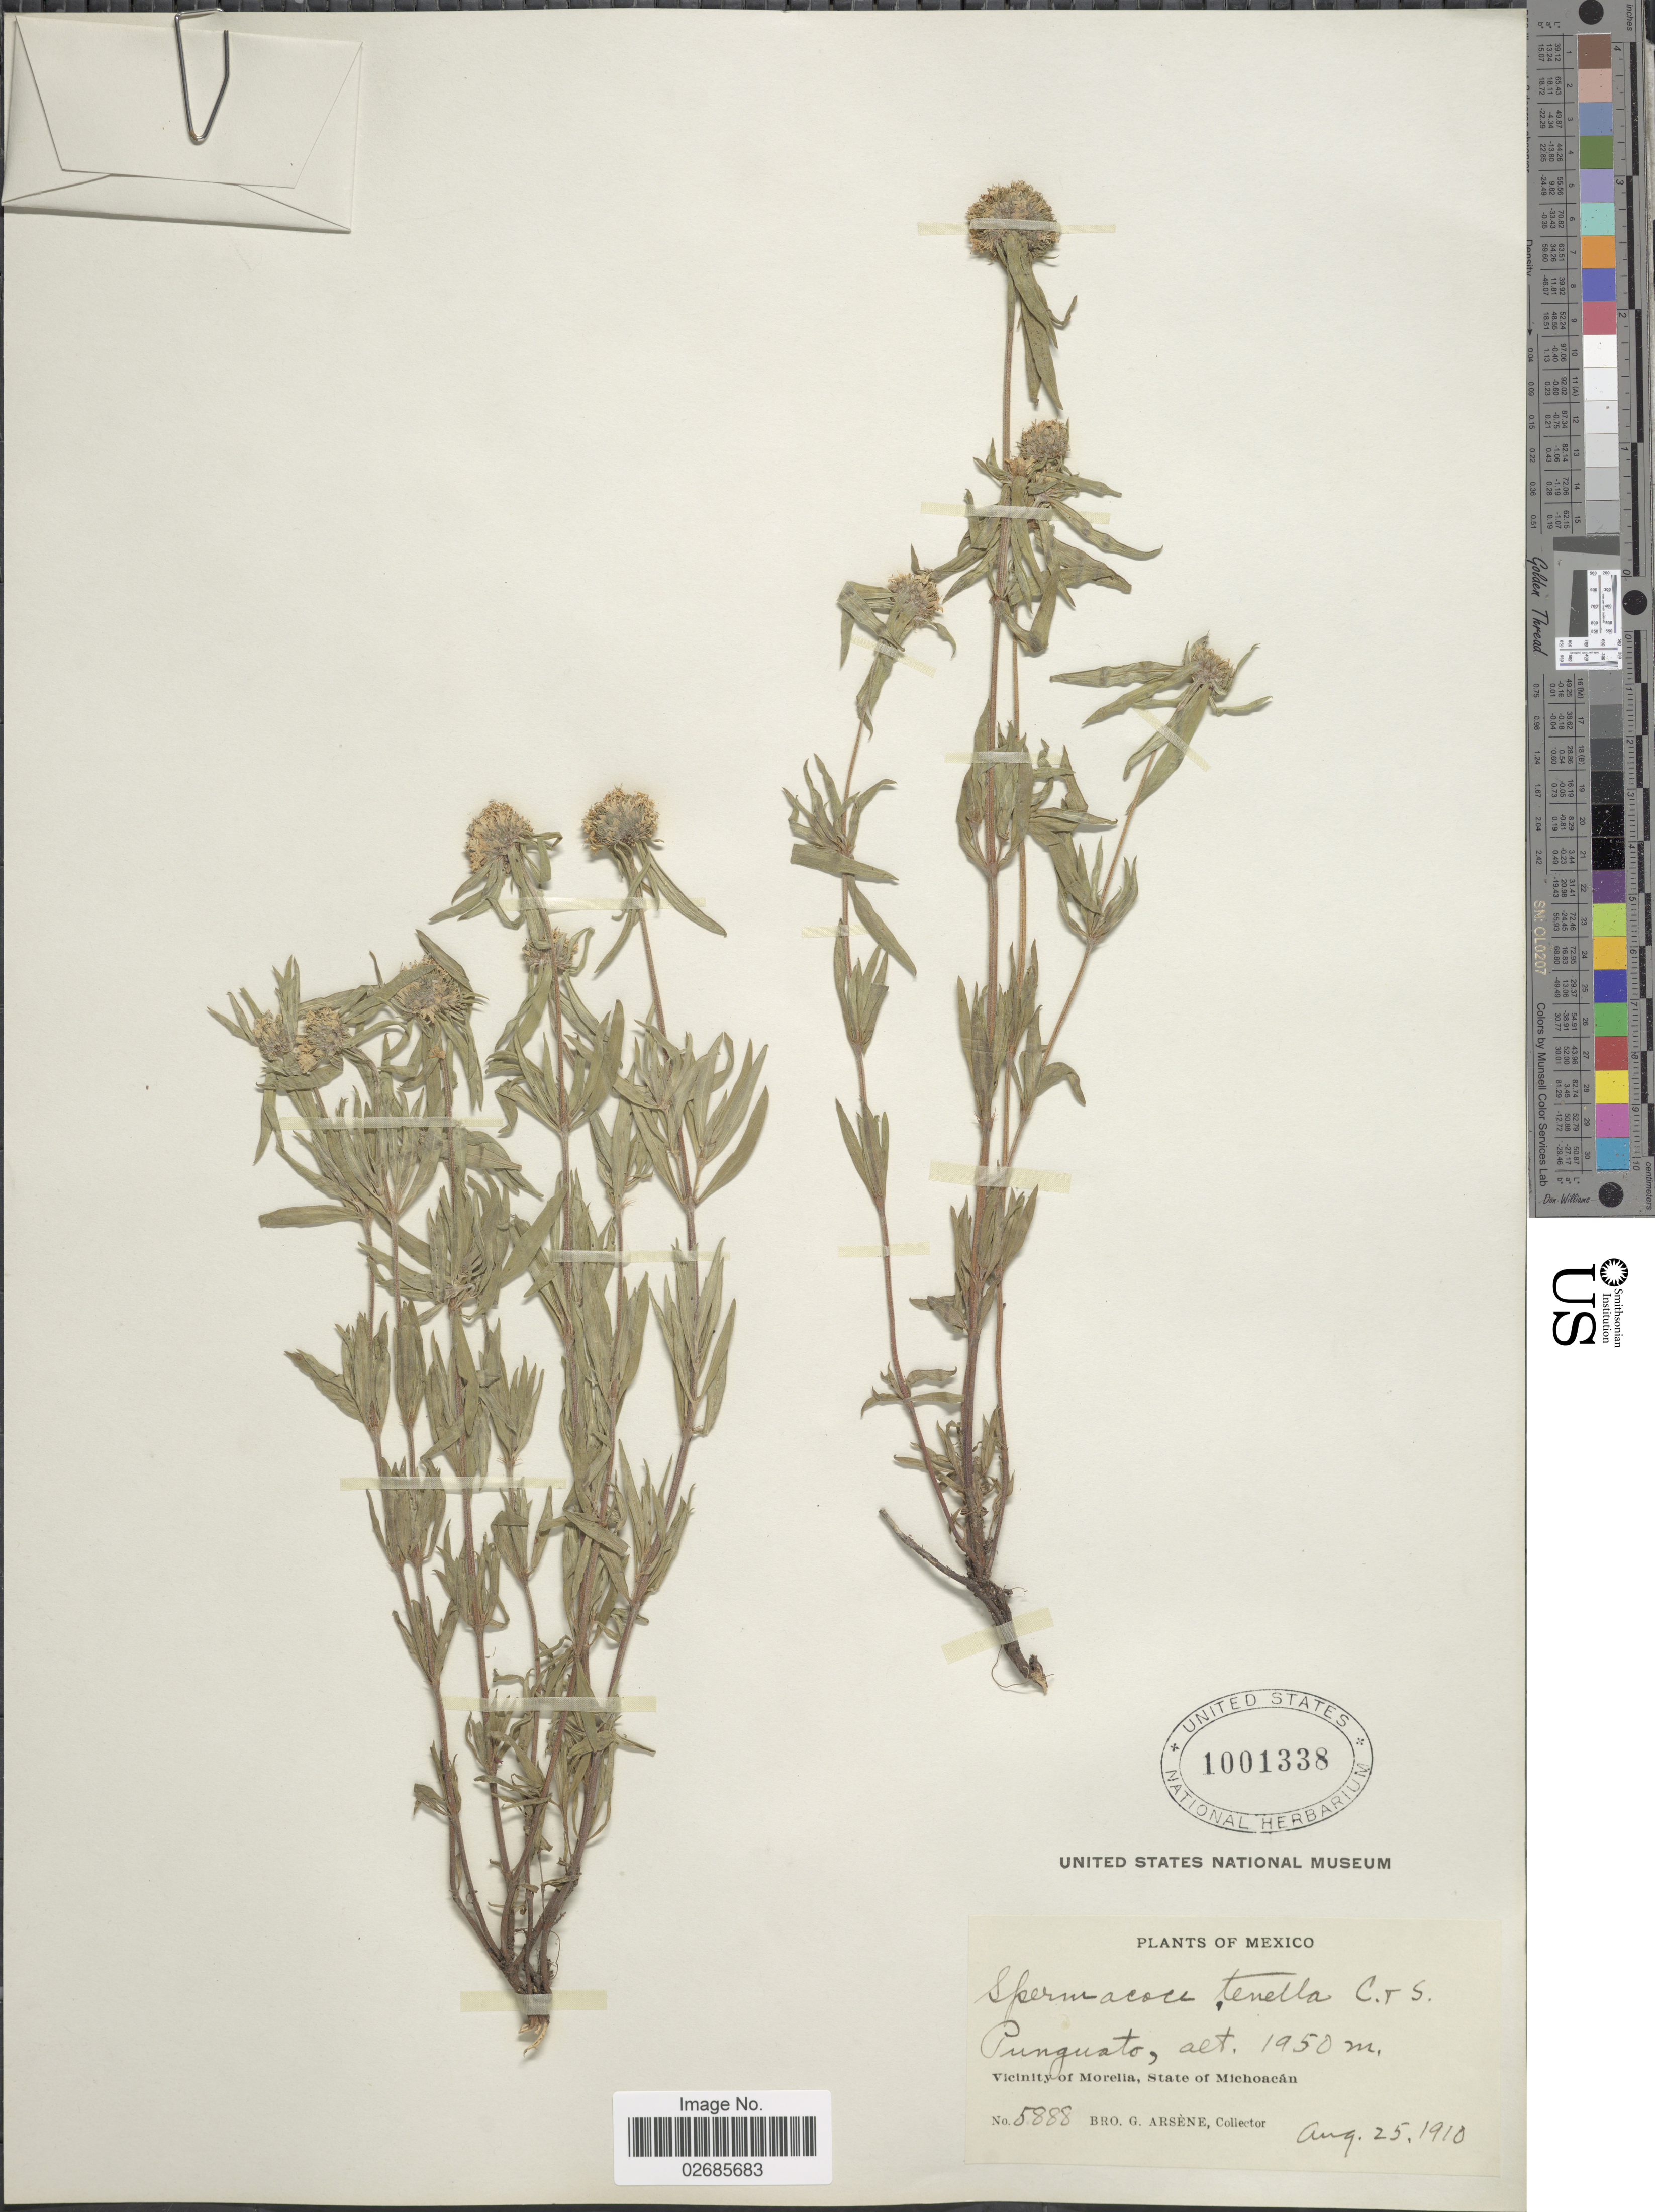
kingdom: Plantae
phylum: Tracheophyta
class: Magnoliopsida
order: Gentianales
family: Rubiaceae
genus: Borreria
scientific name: Borreria suaveolens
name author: G. Mey.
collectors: Bro. G. Arsène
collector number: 5888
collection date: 1910-08-25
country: Mexico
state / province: Michoacán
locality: Punguato, Vicinity of Morelia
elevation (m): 1950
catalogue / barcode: US 1001338